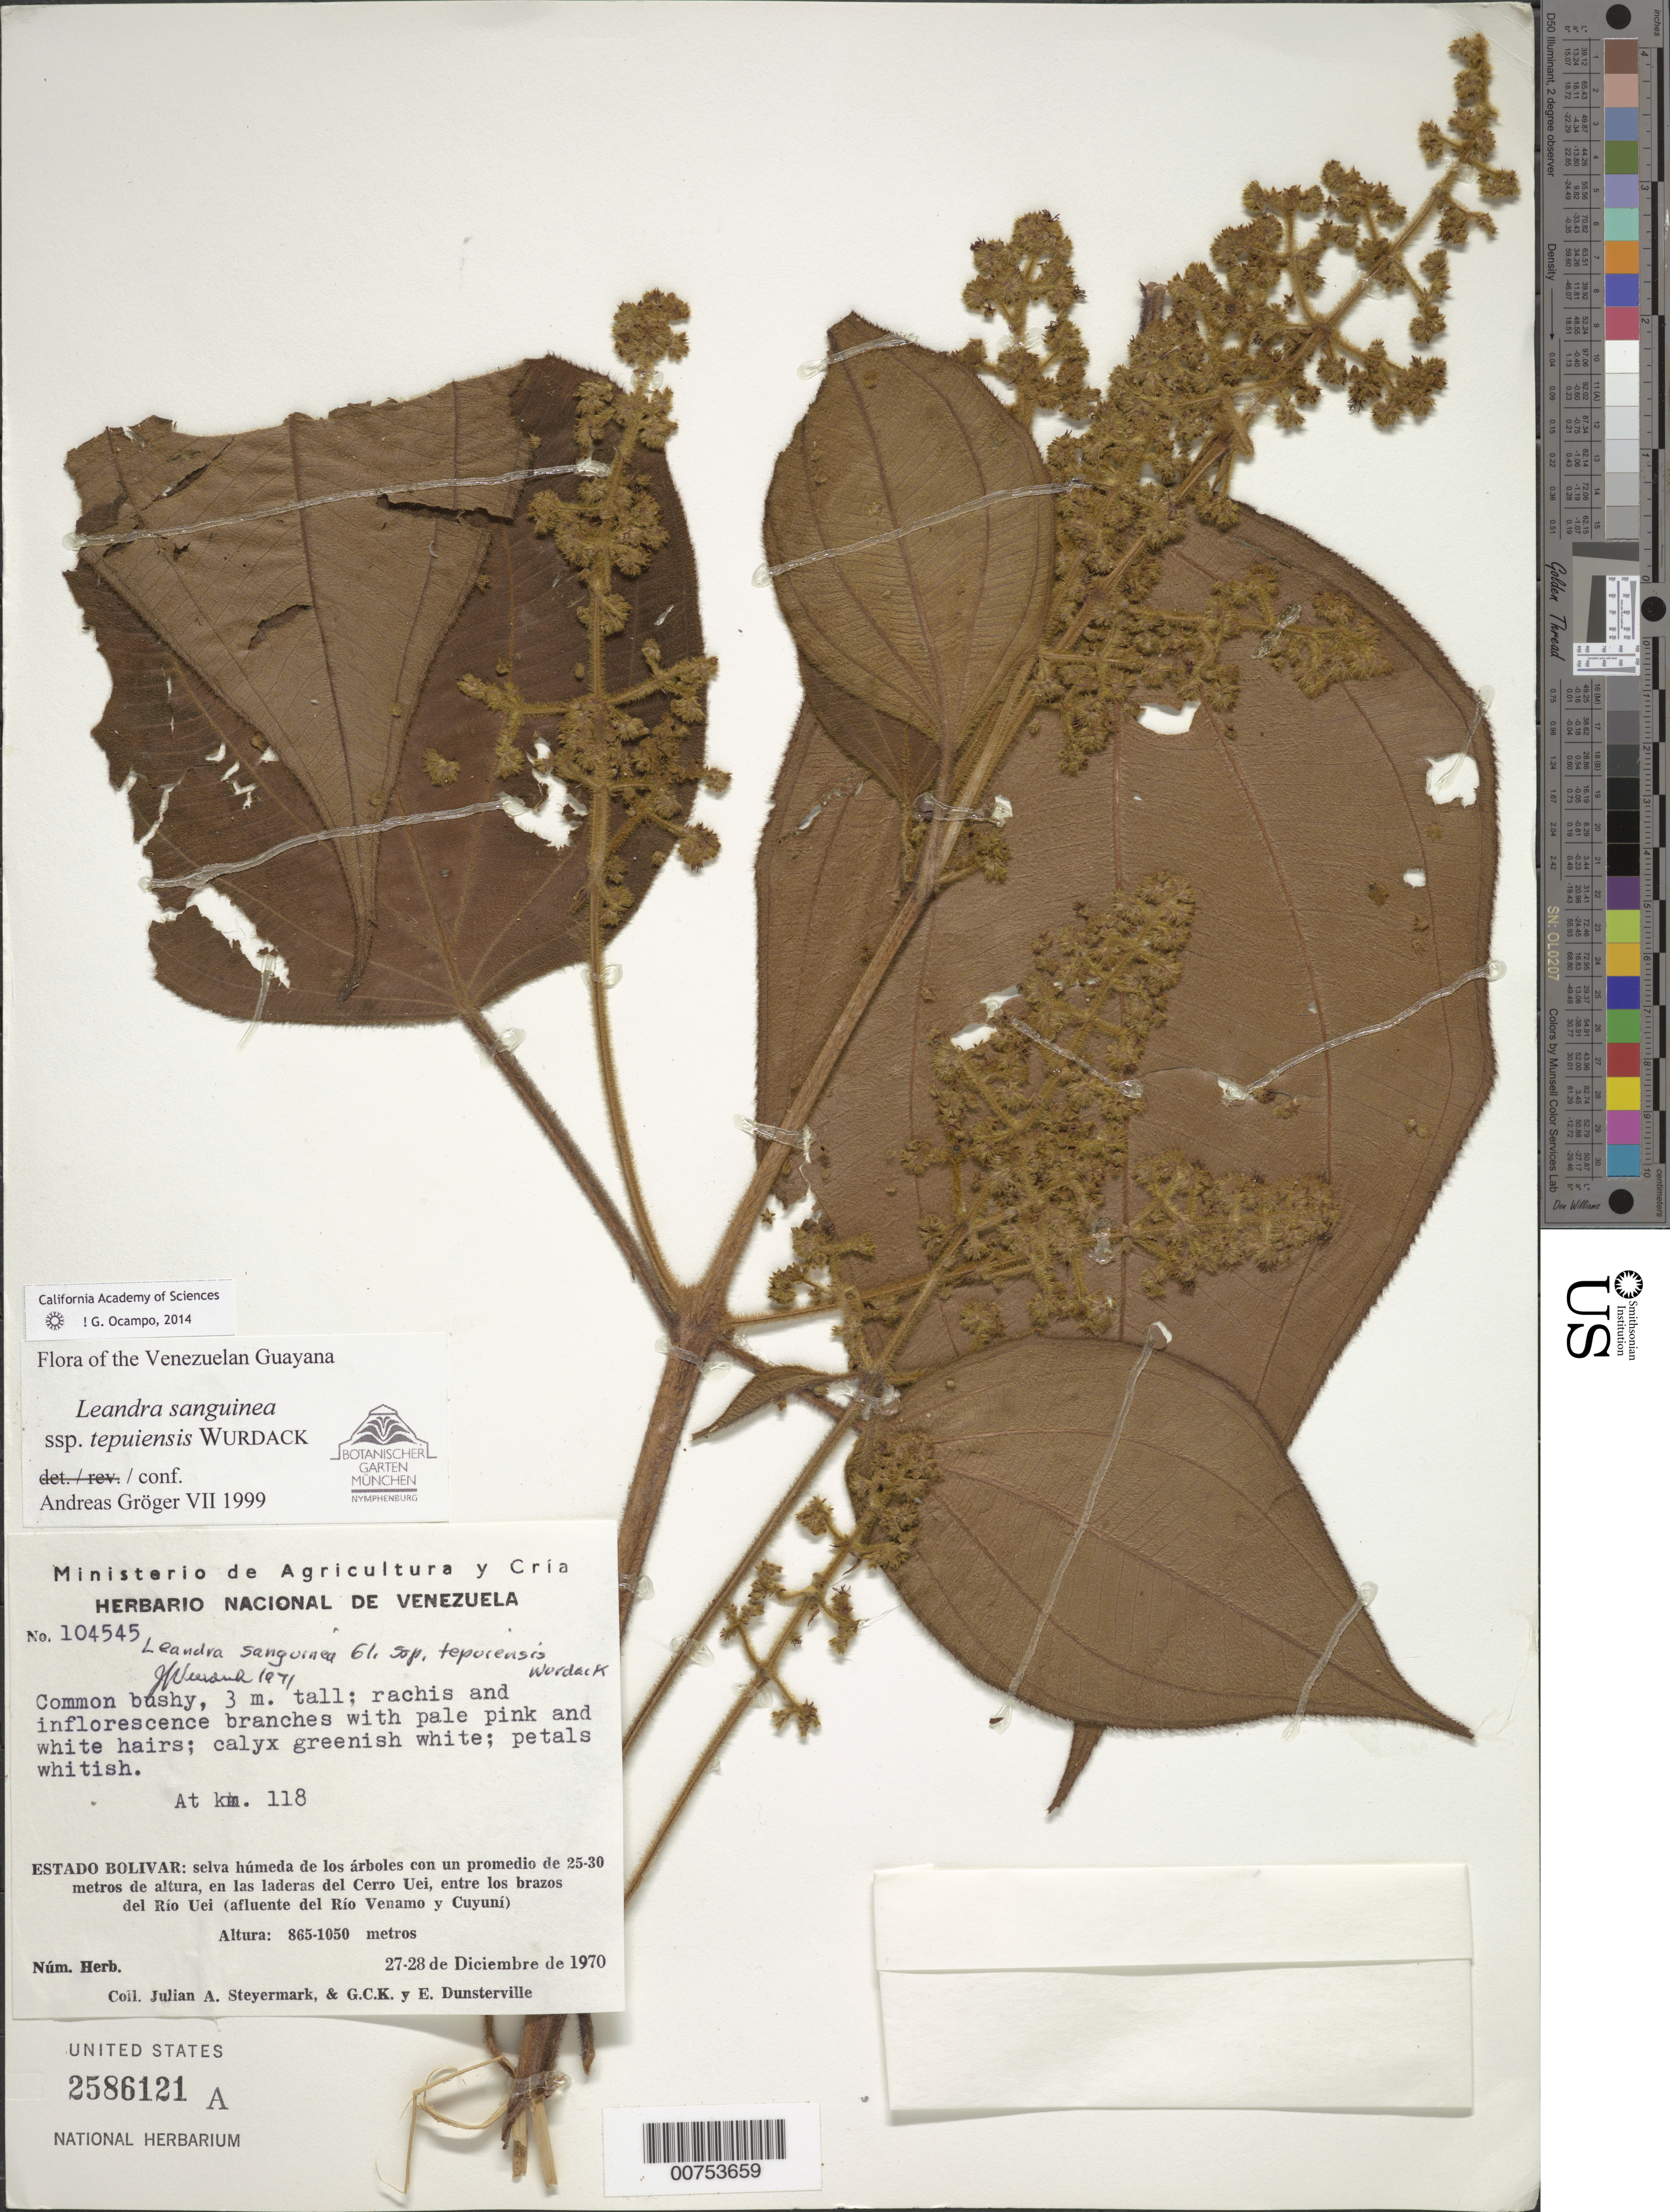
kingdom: Plantae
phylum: Tracheophyta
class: Magnoliopsida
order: Myrtales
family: Melastomataceae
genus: Leandra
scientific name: Leandra sanguinea subsp. tepuiensis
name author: Wurdack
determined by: Gröger, A.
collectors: J. Steyermark, G. C. K. Dunsterville & E. Dunsterville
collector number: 104545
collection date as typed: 27-Dec-70 to 28-Dec-70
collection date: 1970-12-27/1970-12-28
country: Venezuela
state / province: Bolívar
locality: Cerro Uei, entre los brazos del Río Uei (affl. del Río Venamo y Cuyuni), at km 118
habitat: Selva húmeda de los arboles con un promedio de 25-30 metros de altura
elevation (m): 865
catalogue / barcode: US 2586121A